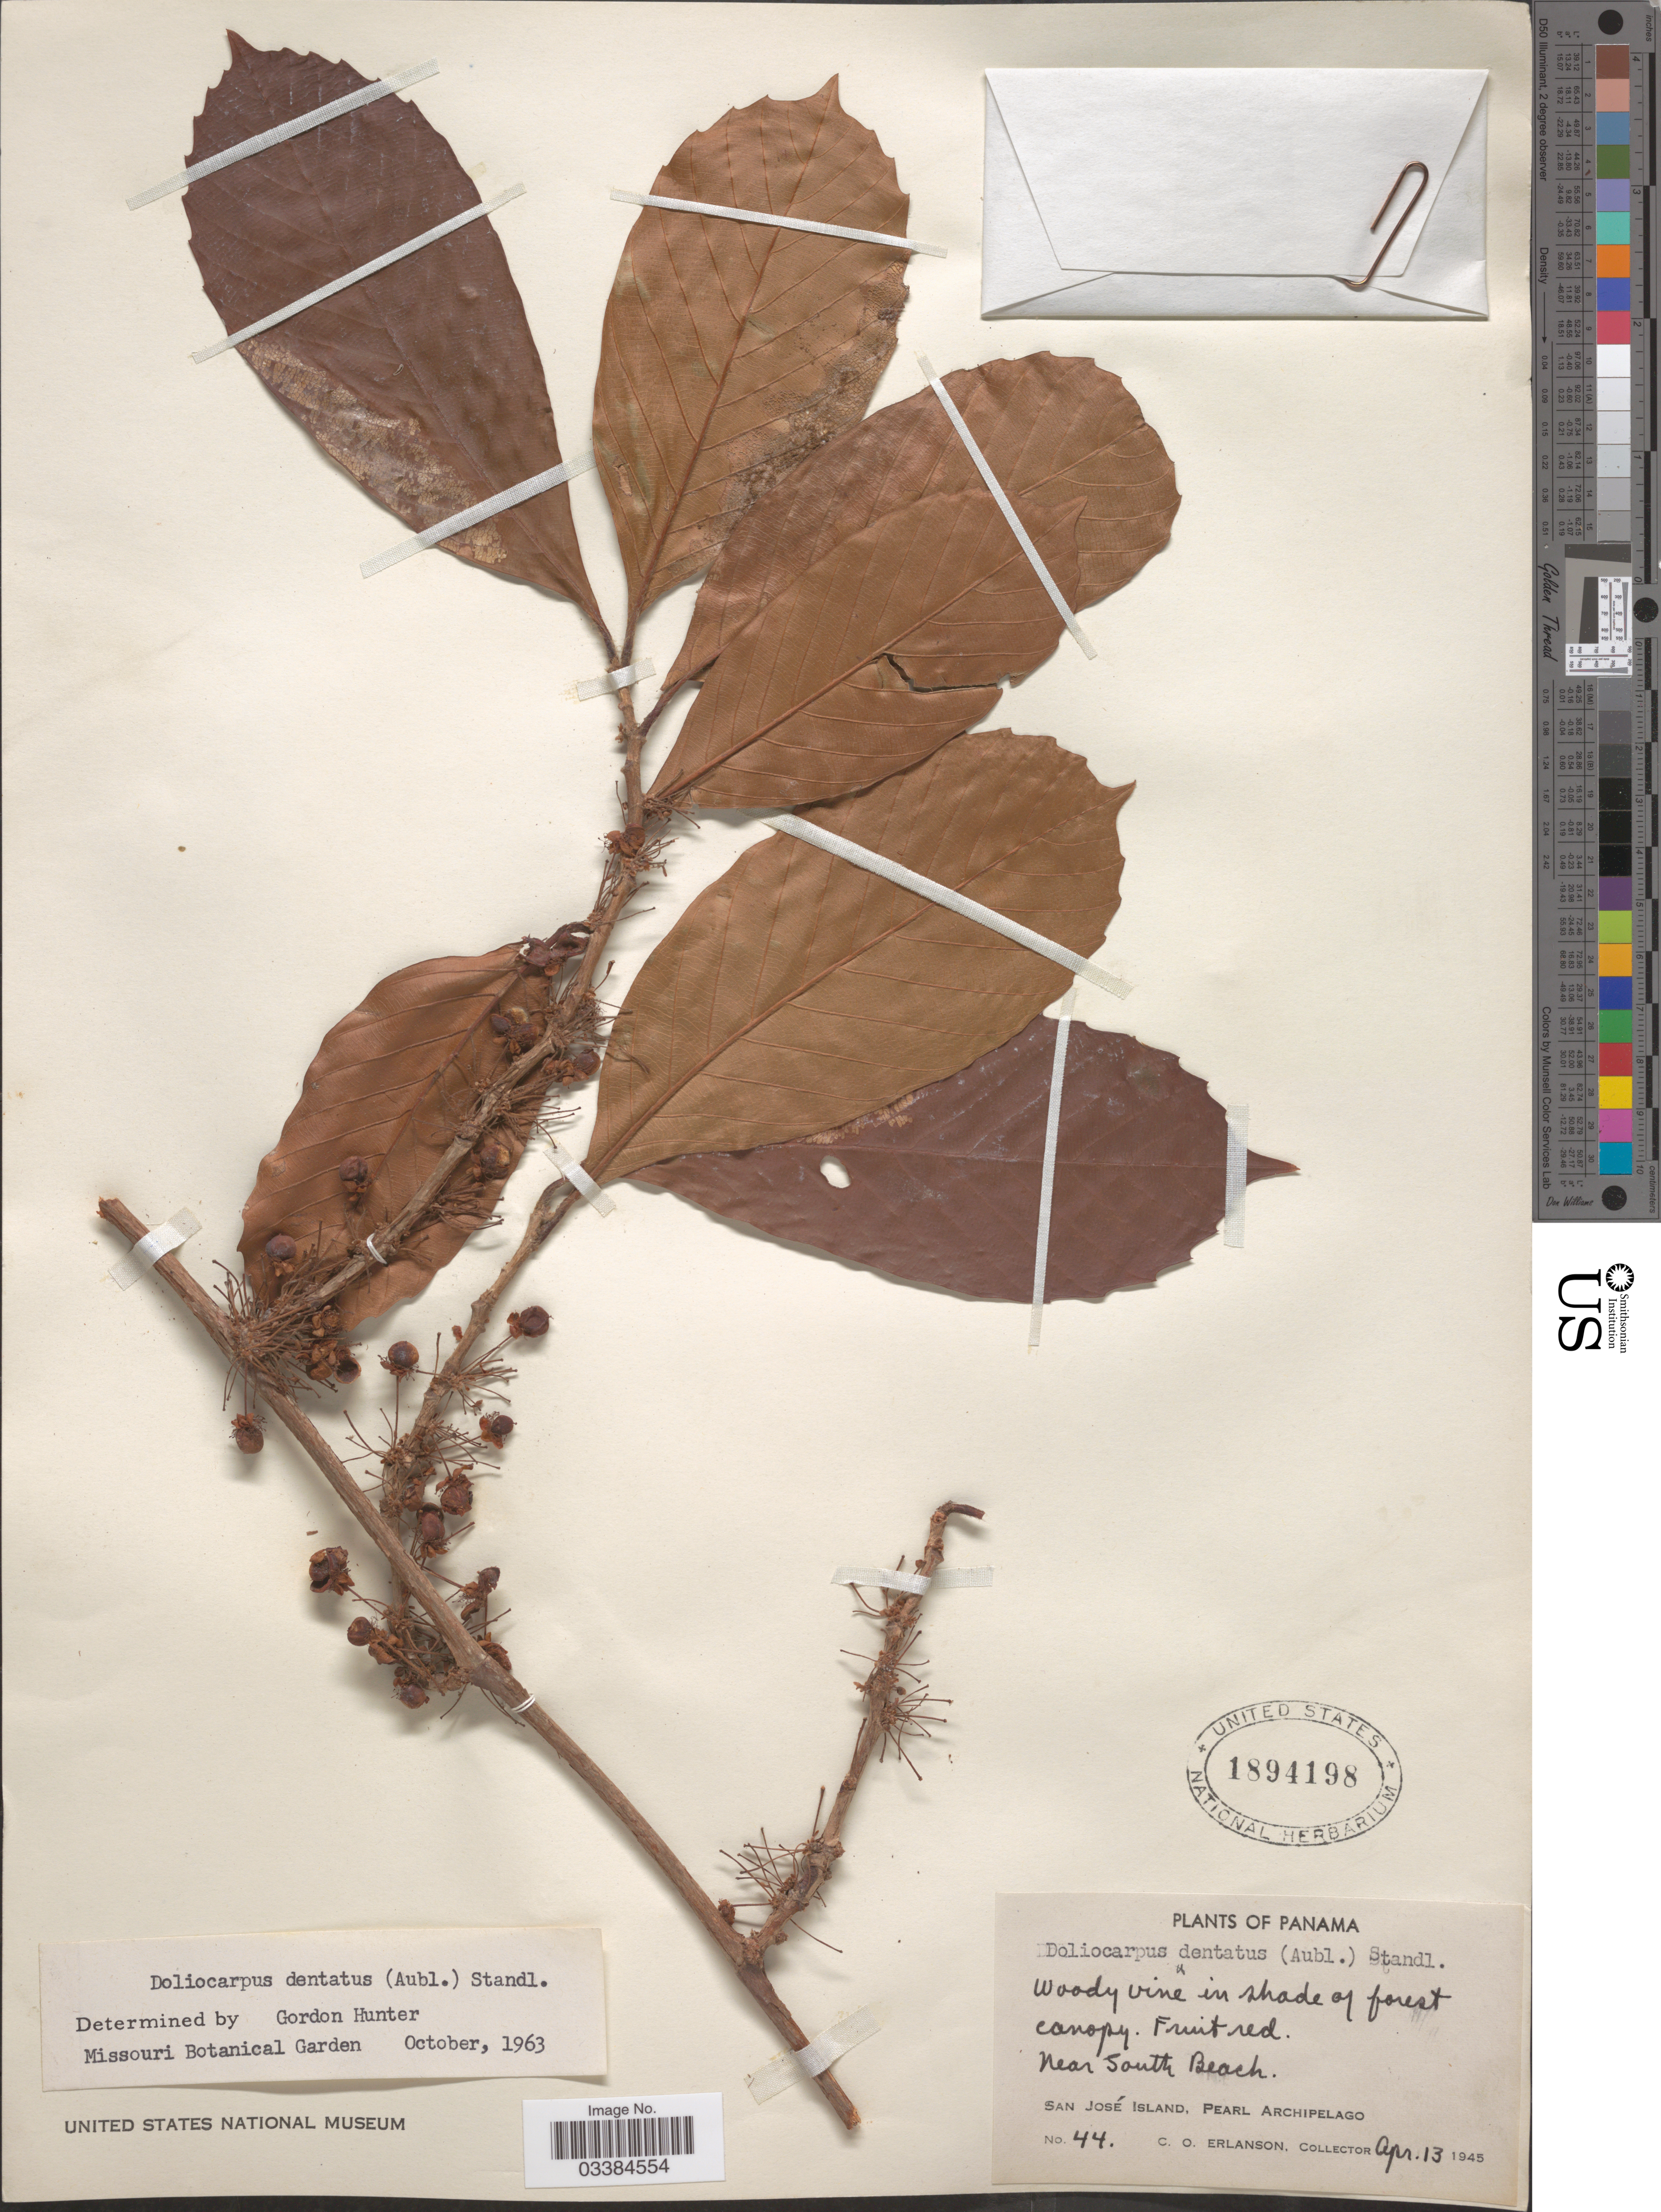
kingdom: Plantae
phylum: Tracheophyta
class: Magnoliopsida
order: Dilleniales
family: Dilleniaceae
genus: Doliocarpus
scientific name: Doliocarpus dentatus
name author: (Aubl.) Standl.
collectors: C. O. Erlanson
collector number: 44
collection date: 1945-04-13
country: Panama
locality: Near South Beach. San José Island, Pearl Archipelago.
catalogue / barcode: US 1894198